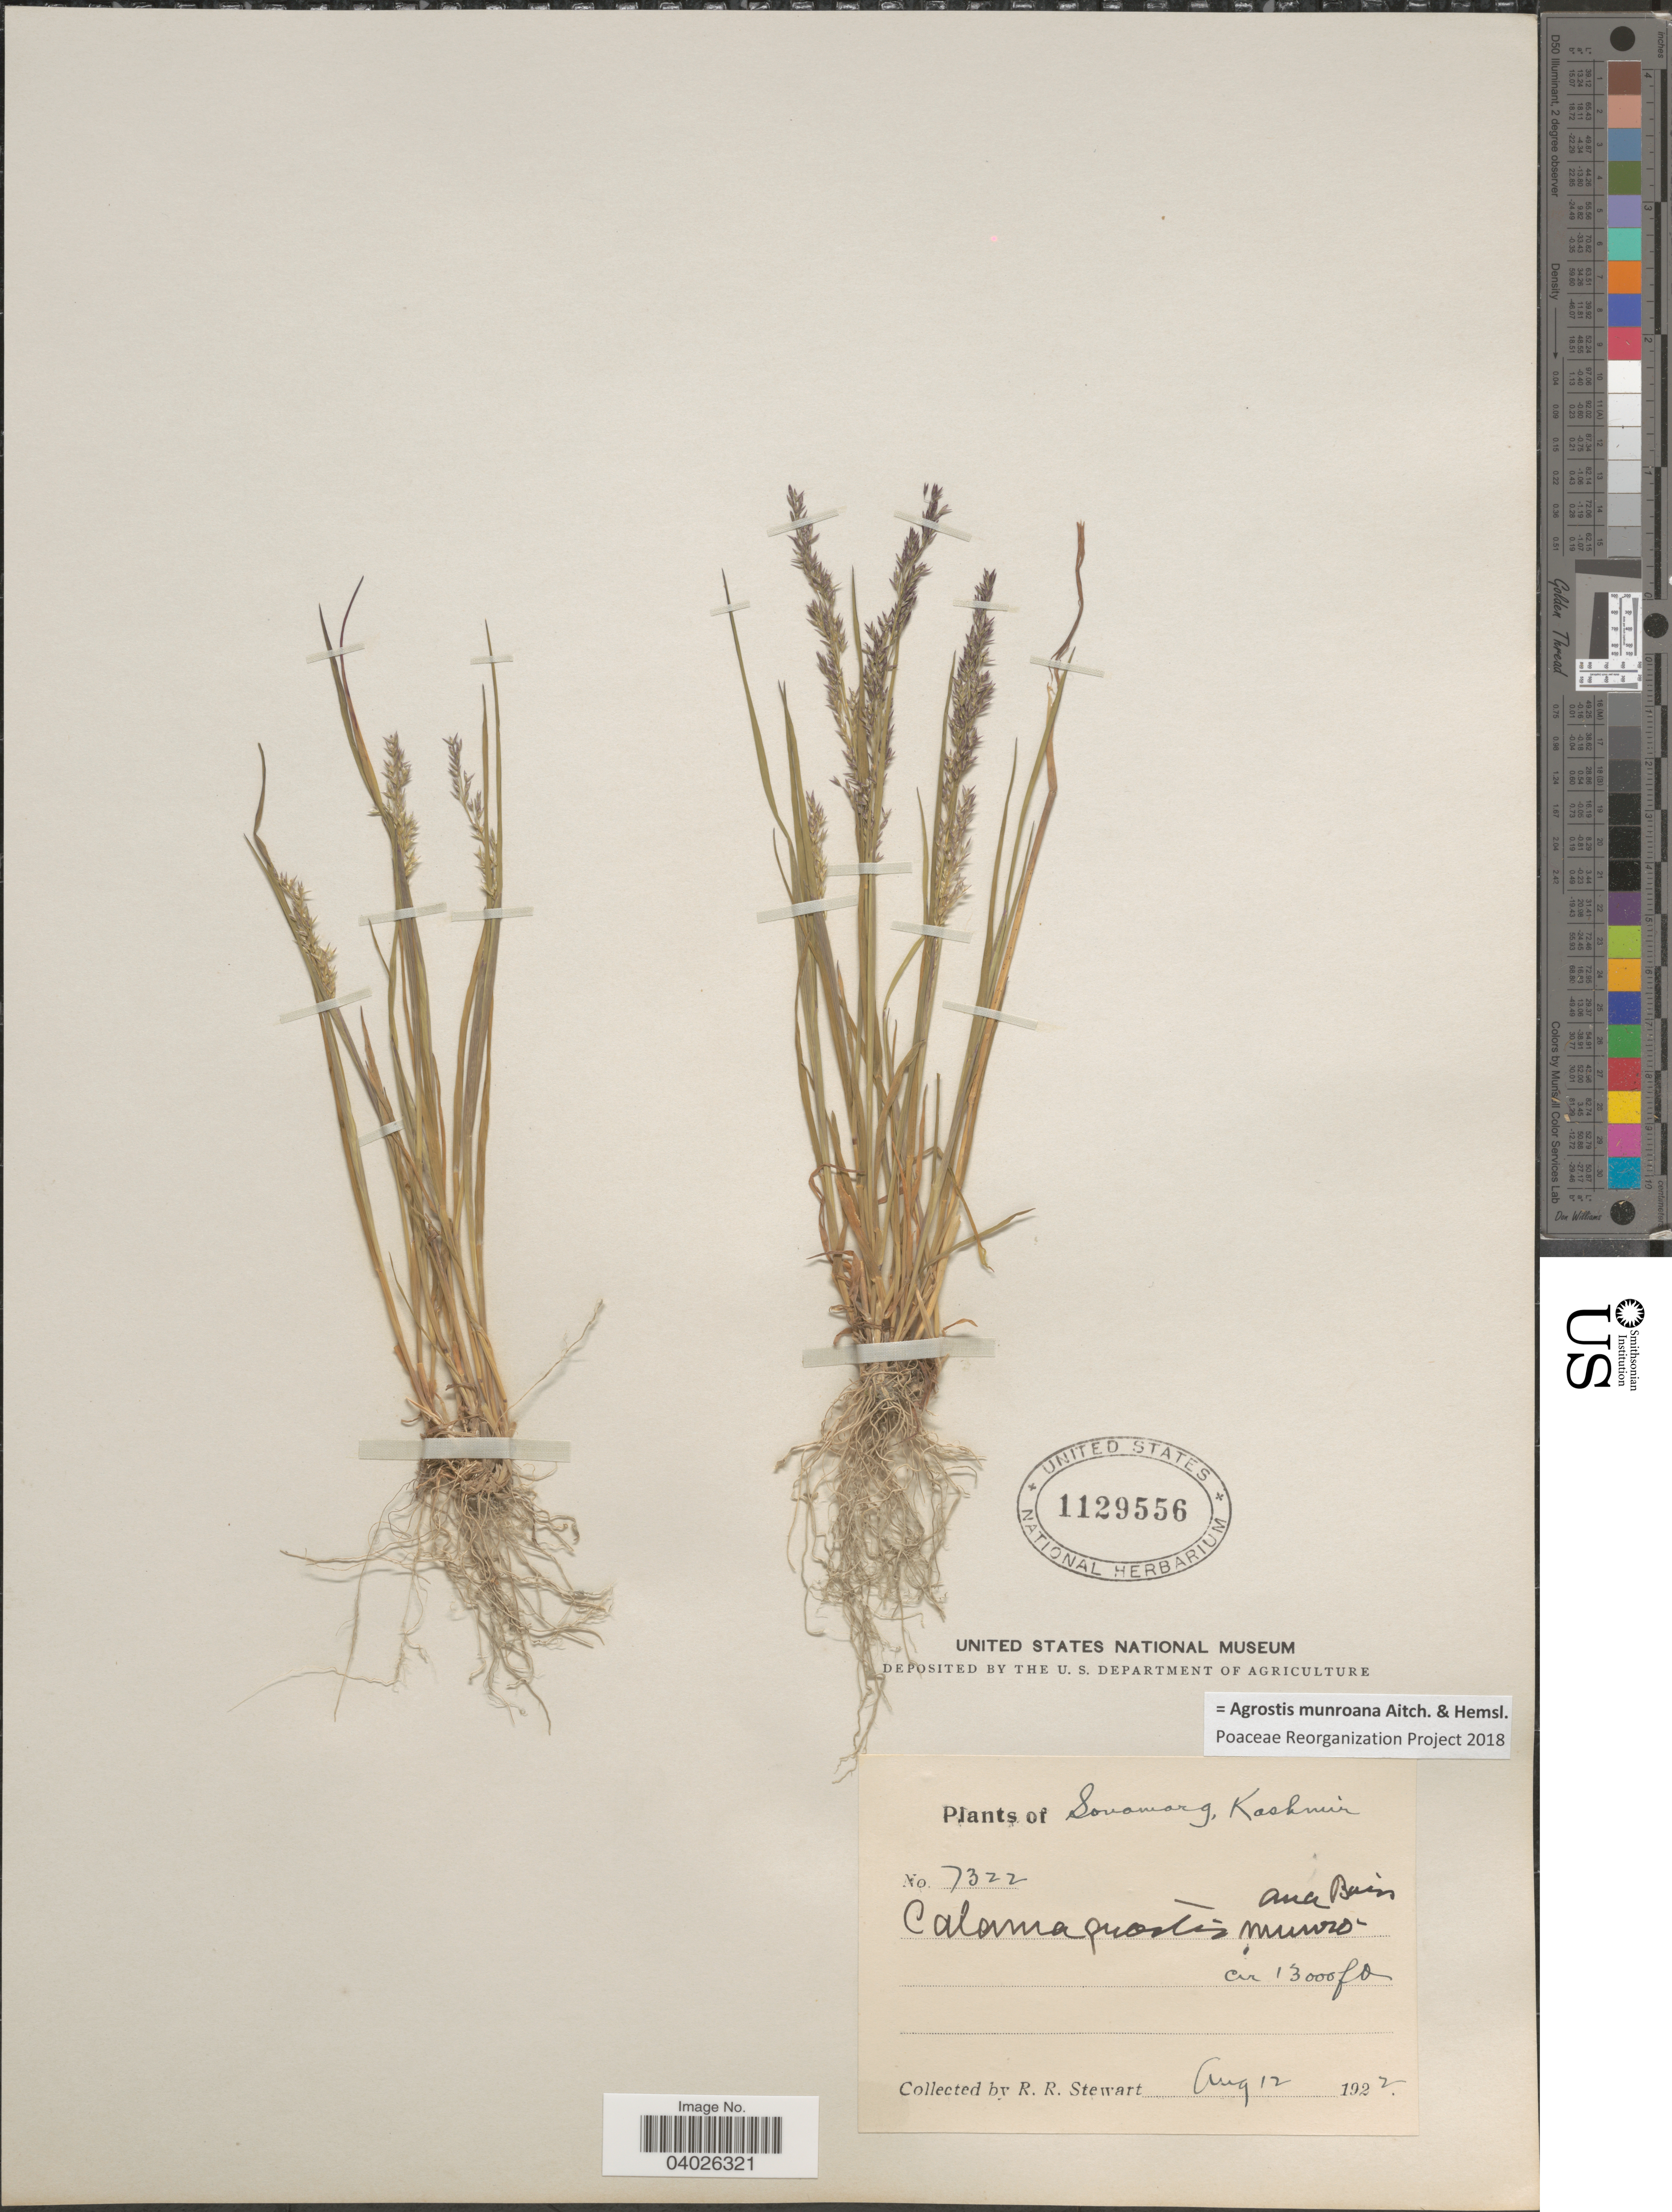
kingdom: Plantae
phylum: Tracheophyta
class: Liliopsida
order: Poales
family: Poaceae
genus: Agrostis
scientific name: Agrostis munroana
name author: Aitch. & Hemsl.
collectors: R. Stewart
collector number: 7322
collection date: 1922-08-12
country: India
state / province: Jammu and Kashmir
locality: Sonamarg, Kashmir.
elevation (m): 3962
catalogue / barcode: US 1129556